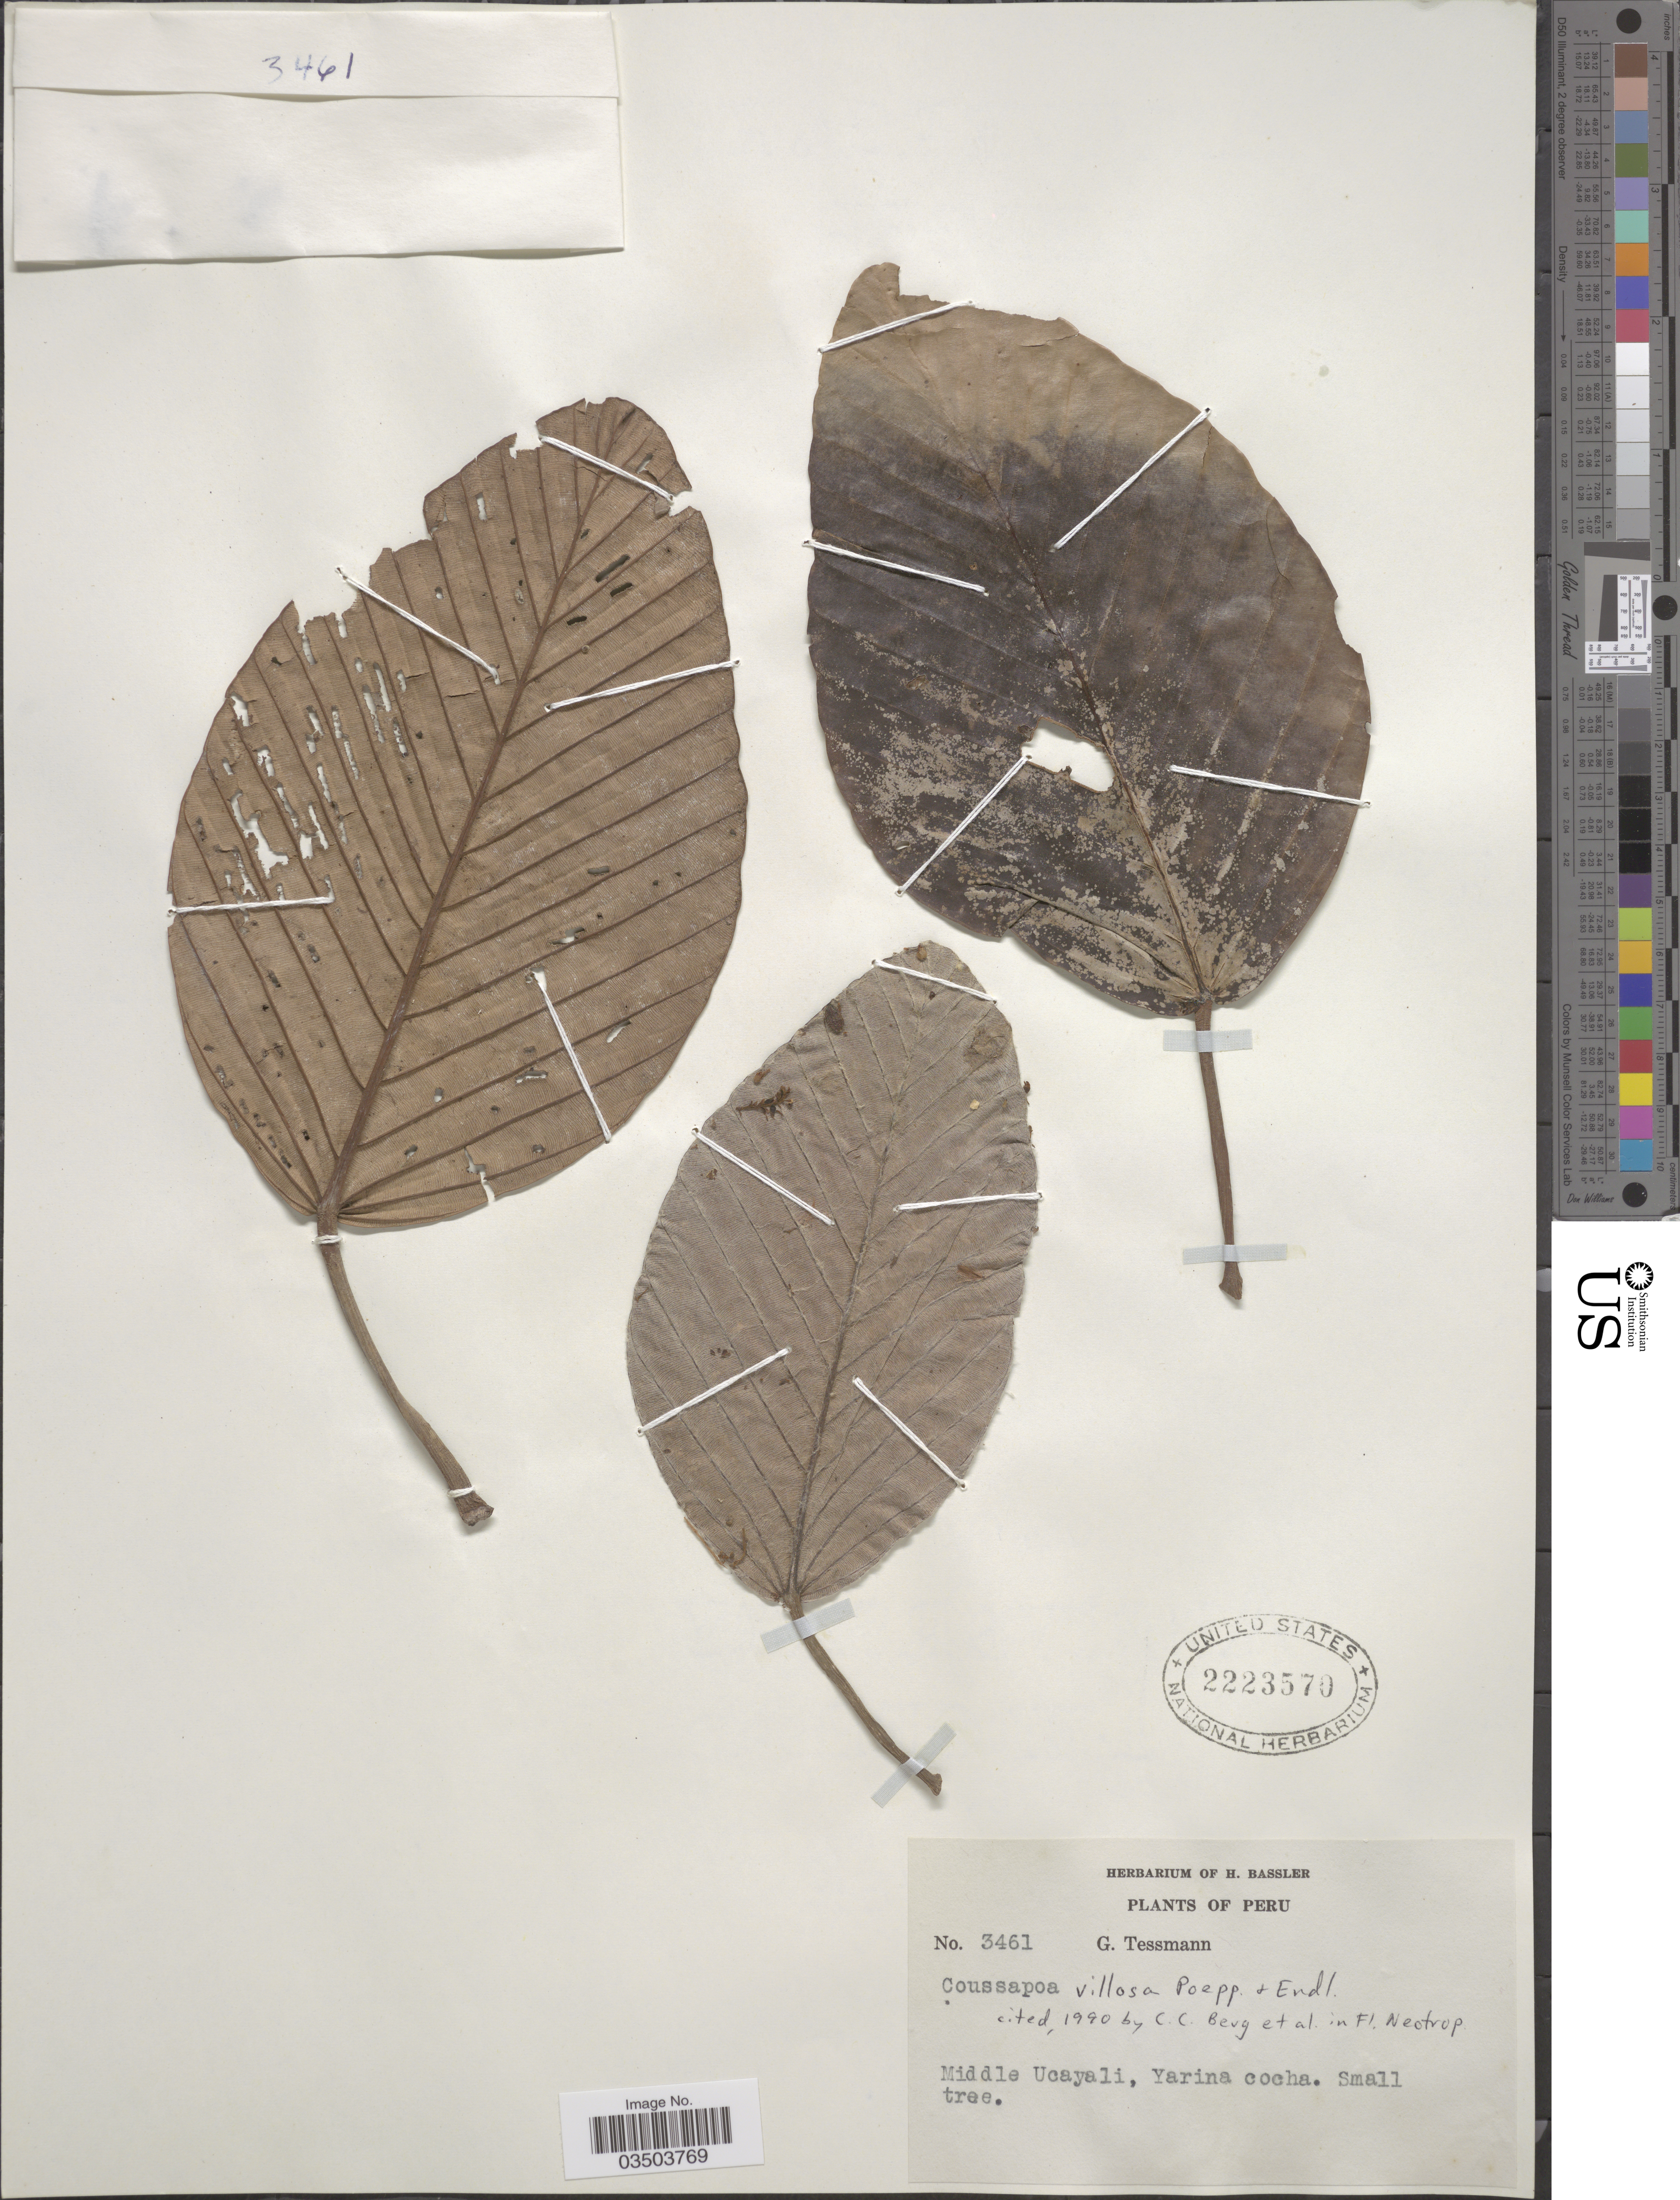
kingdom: Plantae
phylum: Tracheophyta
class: Magnoliopsida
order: Rosales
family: Urticaceae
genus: Coussapoa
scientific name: Coussapoa villosa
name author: Poepp. & Endl.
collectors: G. Tessmann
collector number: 3461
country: Peru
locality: Middle Ucayali, Yarina cocha.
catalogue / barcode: US 2223570